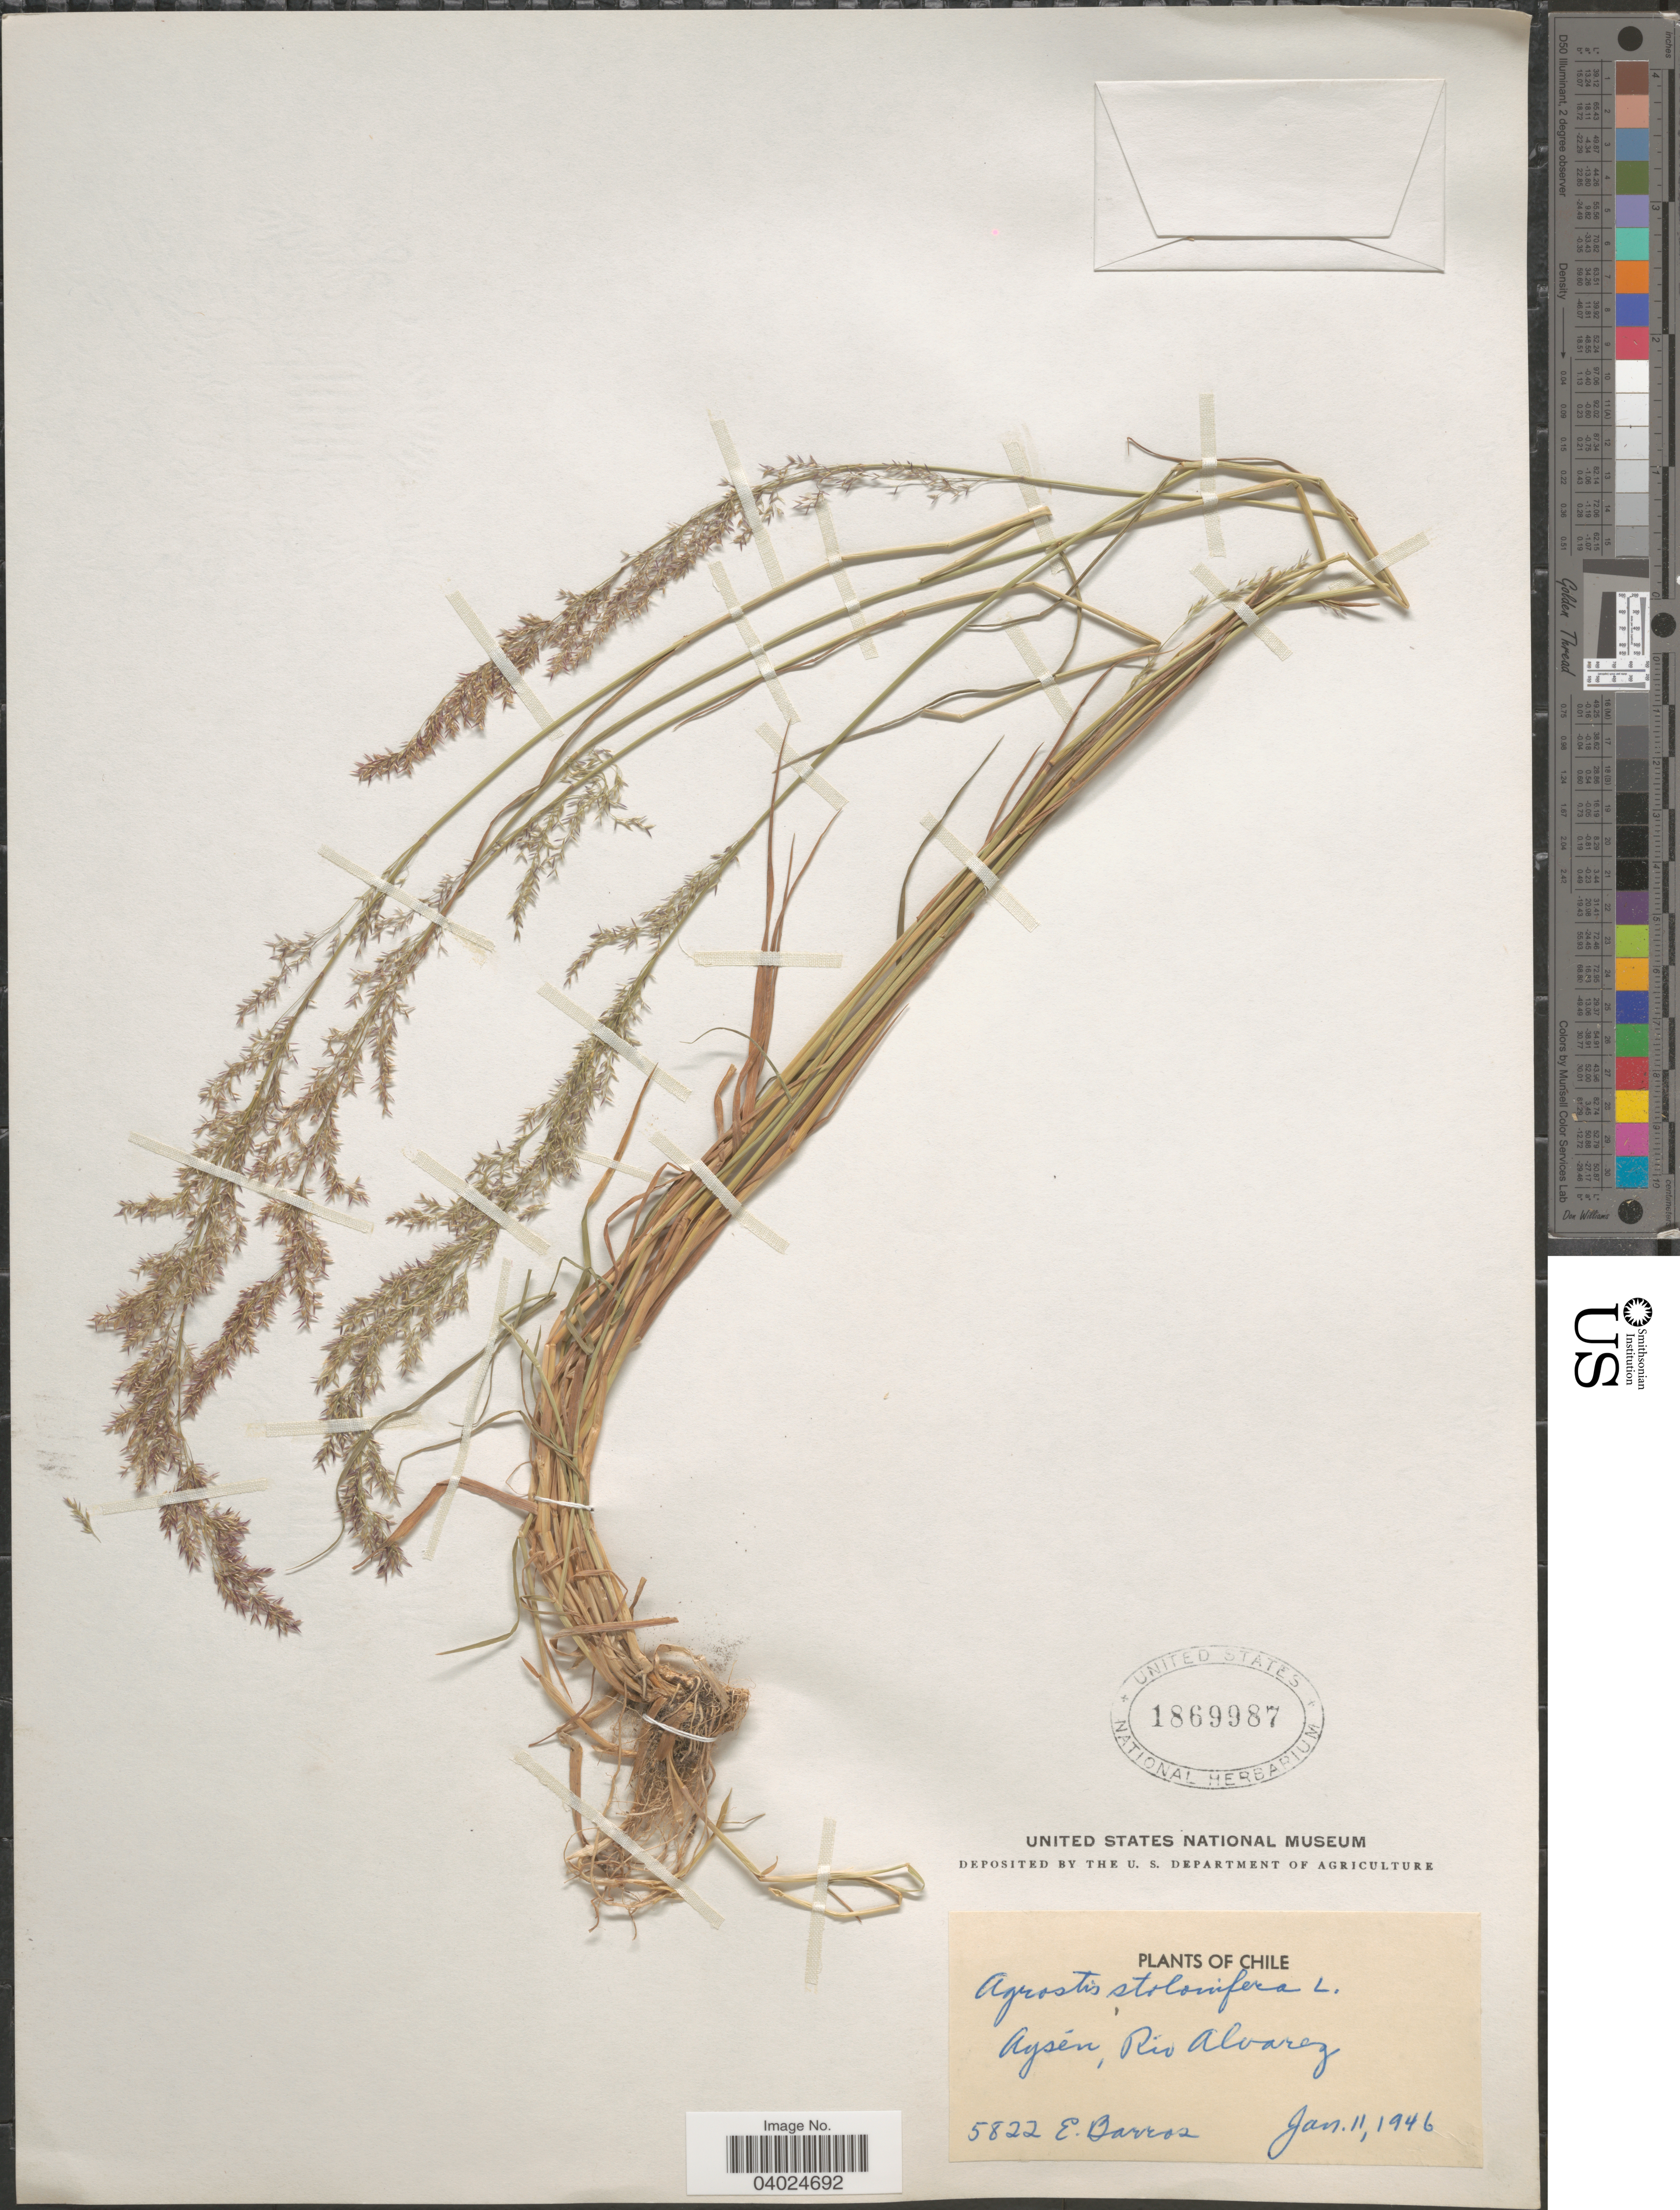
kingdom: Plantae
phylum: Tracheophyta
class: Liliopsida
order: Poales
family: Poaceae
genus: Agrostis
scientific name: Agrostis stolonifera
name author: L.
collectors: E. Barros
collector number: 5822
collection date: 1946-01-11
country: Chile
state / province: Aisén (XI)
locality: Aysén, Rio Alvarez.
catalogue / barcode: US 1869987